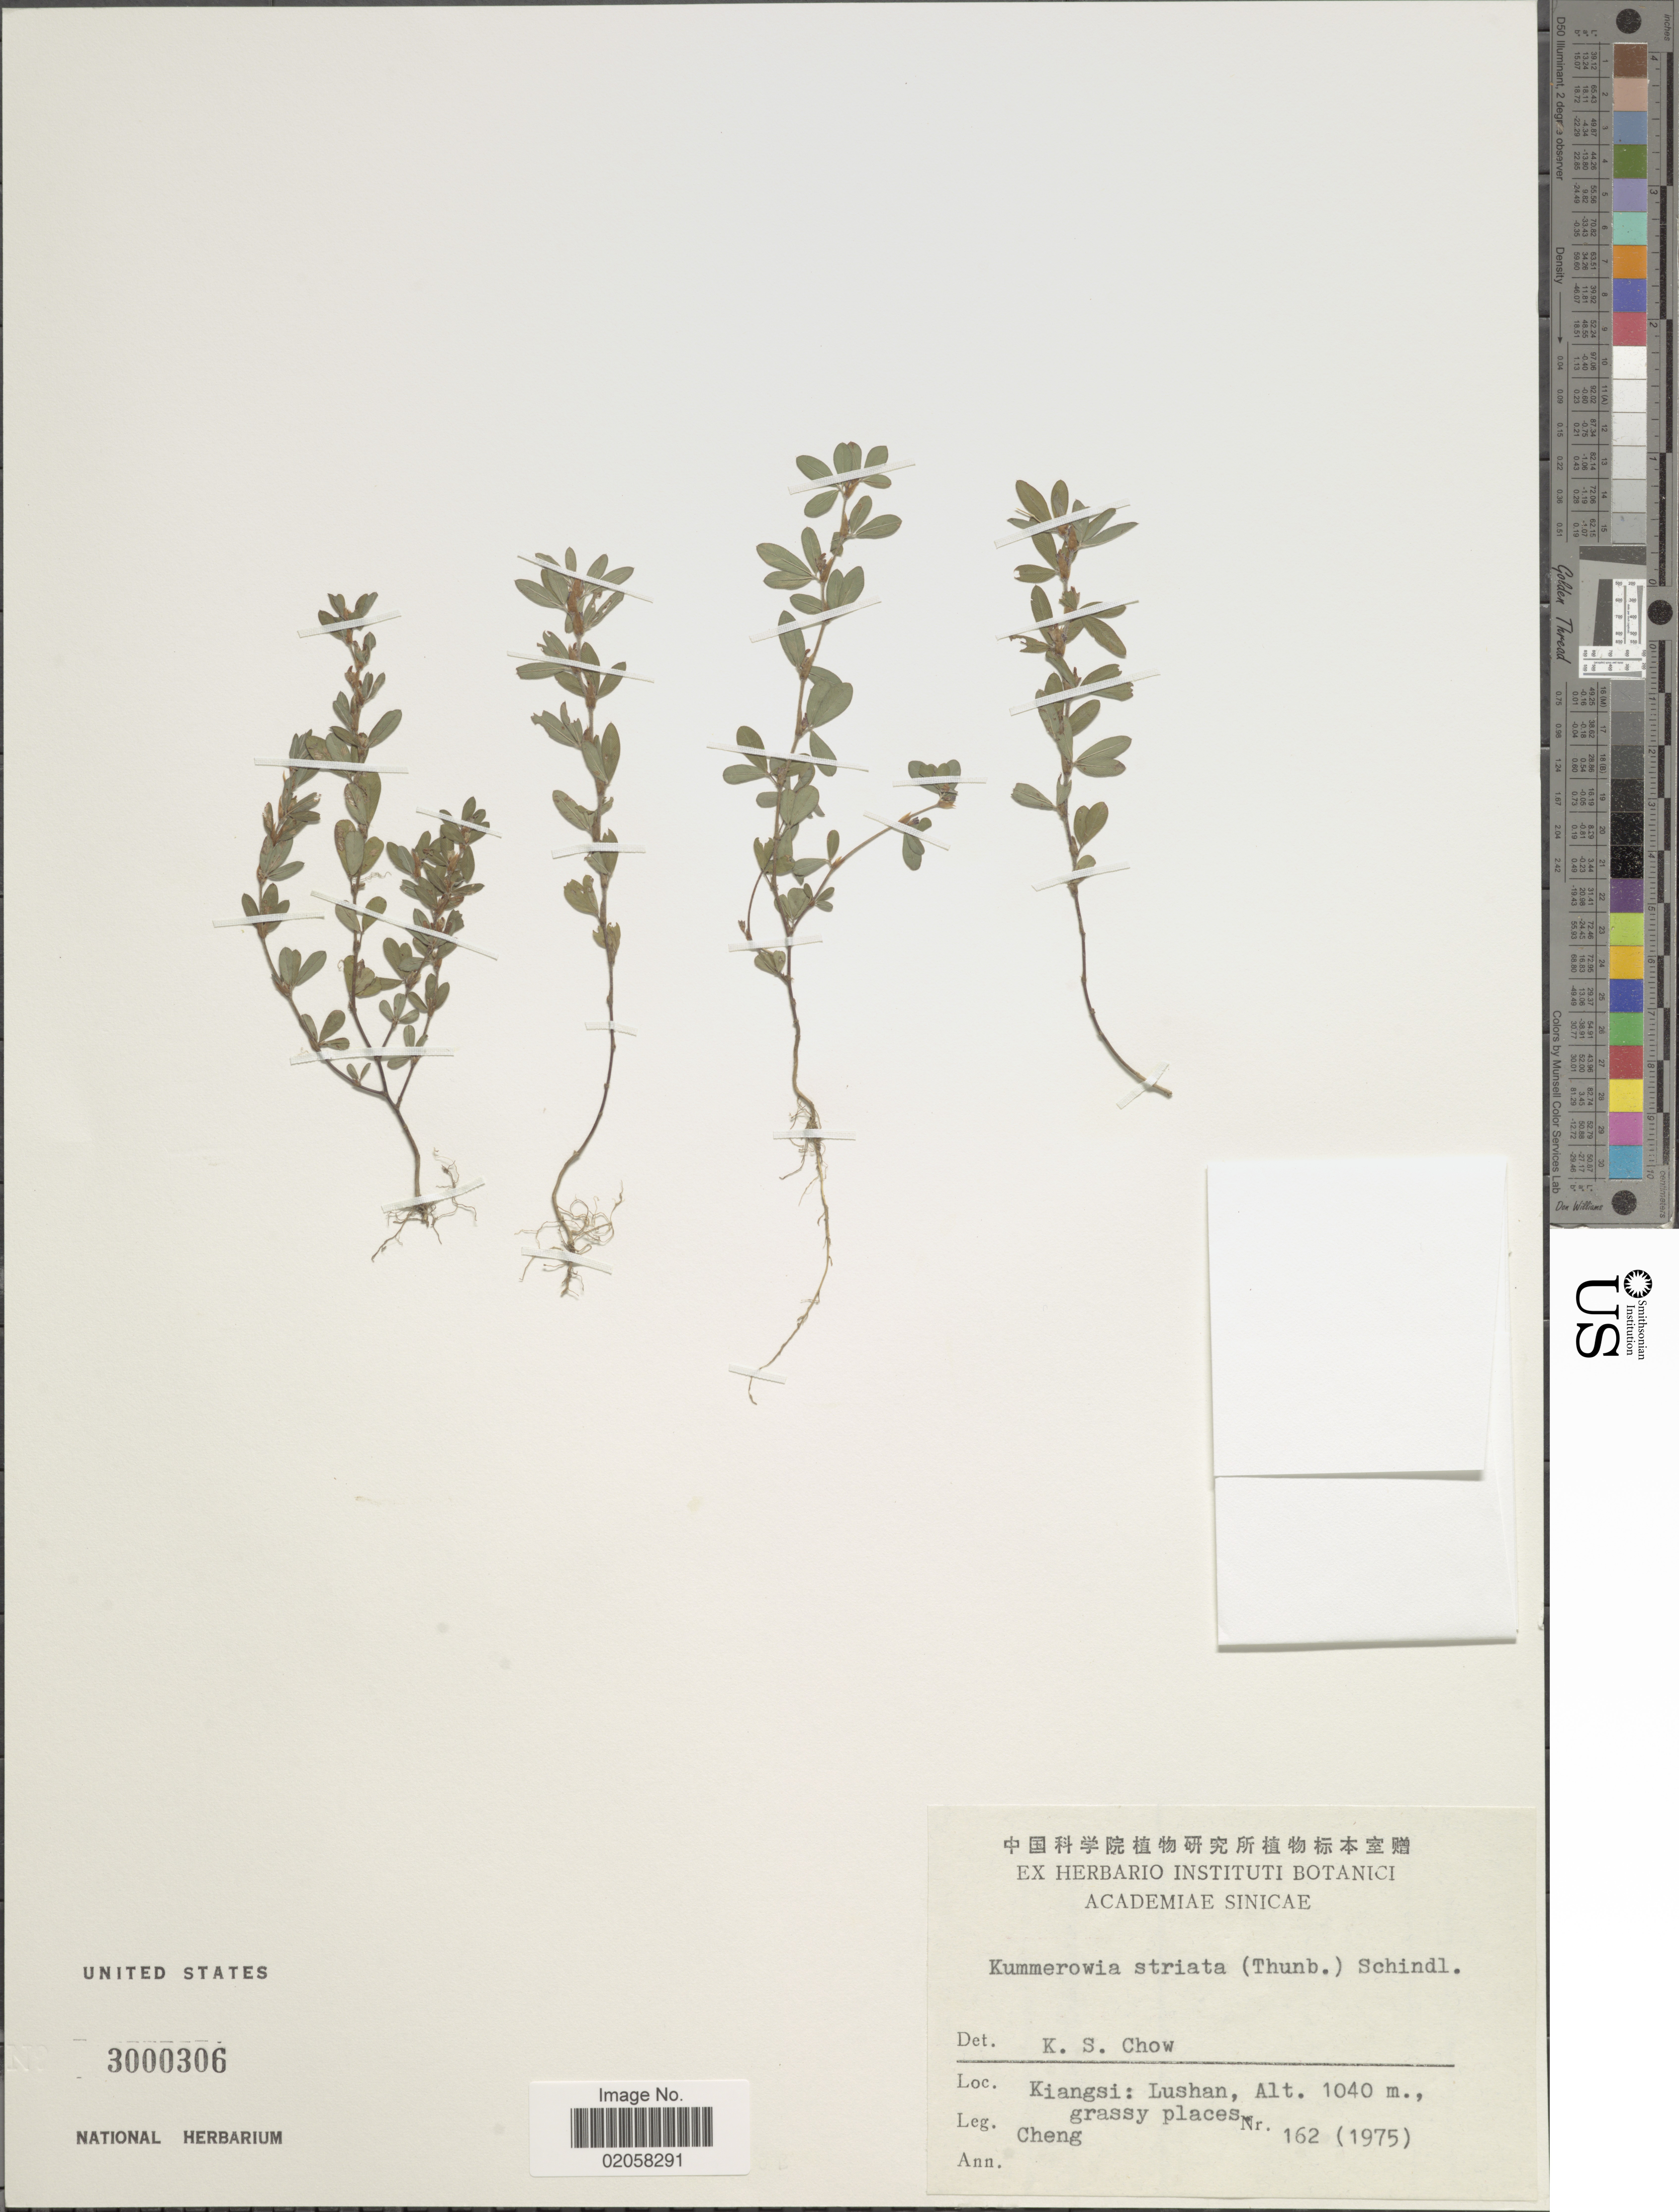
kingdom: Plantae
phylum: Tracheophyta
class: Magnoliopsida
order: Fabales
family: Fabaceae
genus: Kummerowia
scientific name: Kummerowia striata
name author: (Thunb.) Schindl.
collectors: -. Cheng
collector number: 162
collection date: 1975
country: China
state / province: Jiangxi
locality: Lushan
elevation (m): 1040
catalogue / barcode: US 3000306